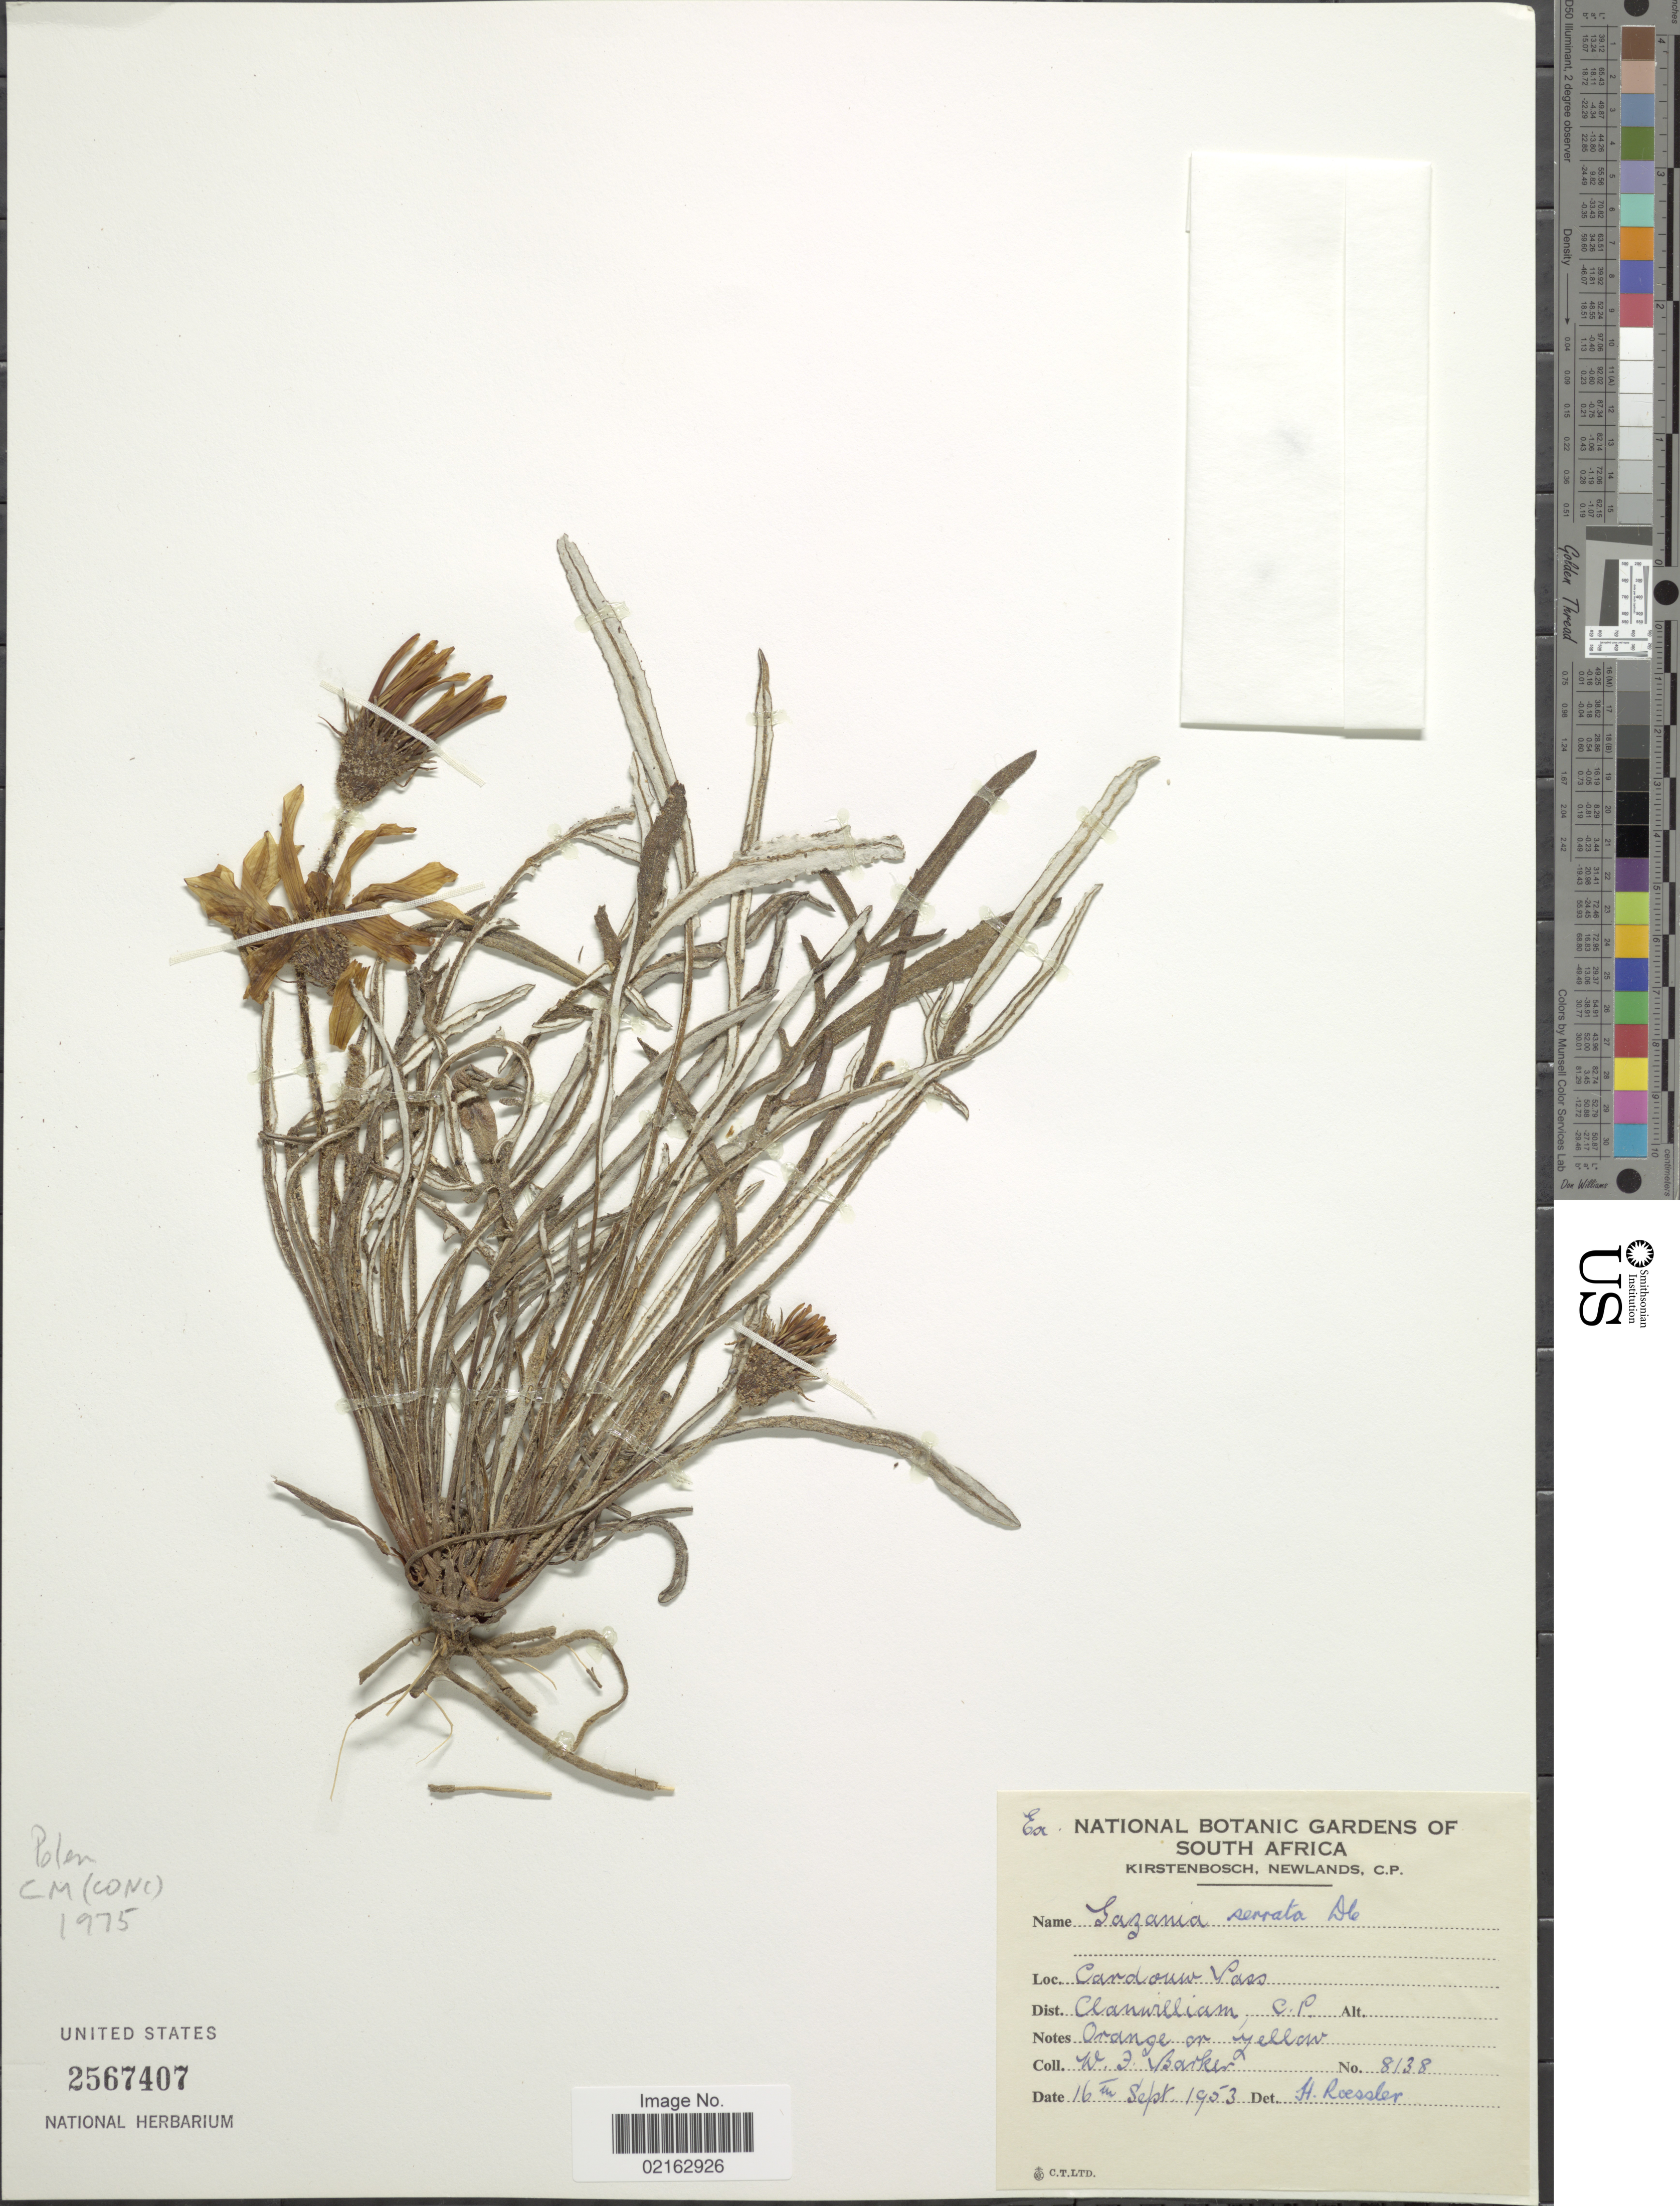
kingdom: Plantae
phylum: Tracheophyta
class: Magnoliopsida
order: Asterales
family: Asteraceae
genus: Gazania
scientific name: Gazania serrata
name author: DC.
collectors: W. F. Barker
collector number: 8138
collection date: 1953-09-16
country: South Africa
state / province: Western Cape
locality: Cardouw Pass. Dist. Clanwilliam, C.P.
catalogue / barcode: US 2567407